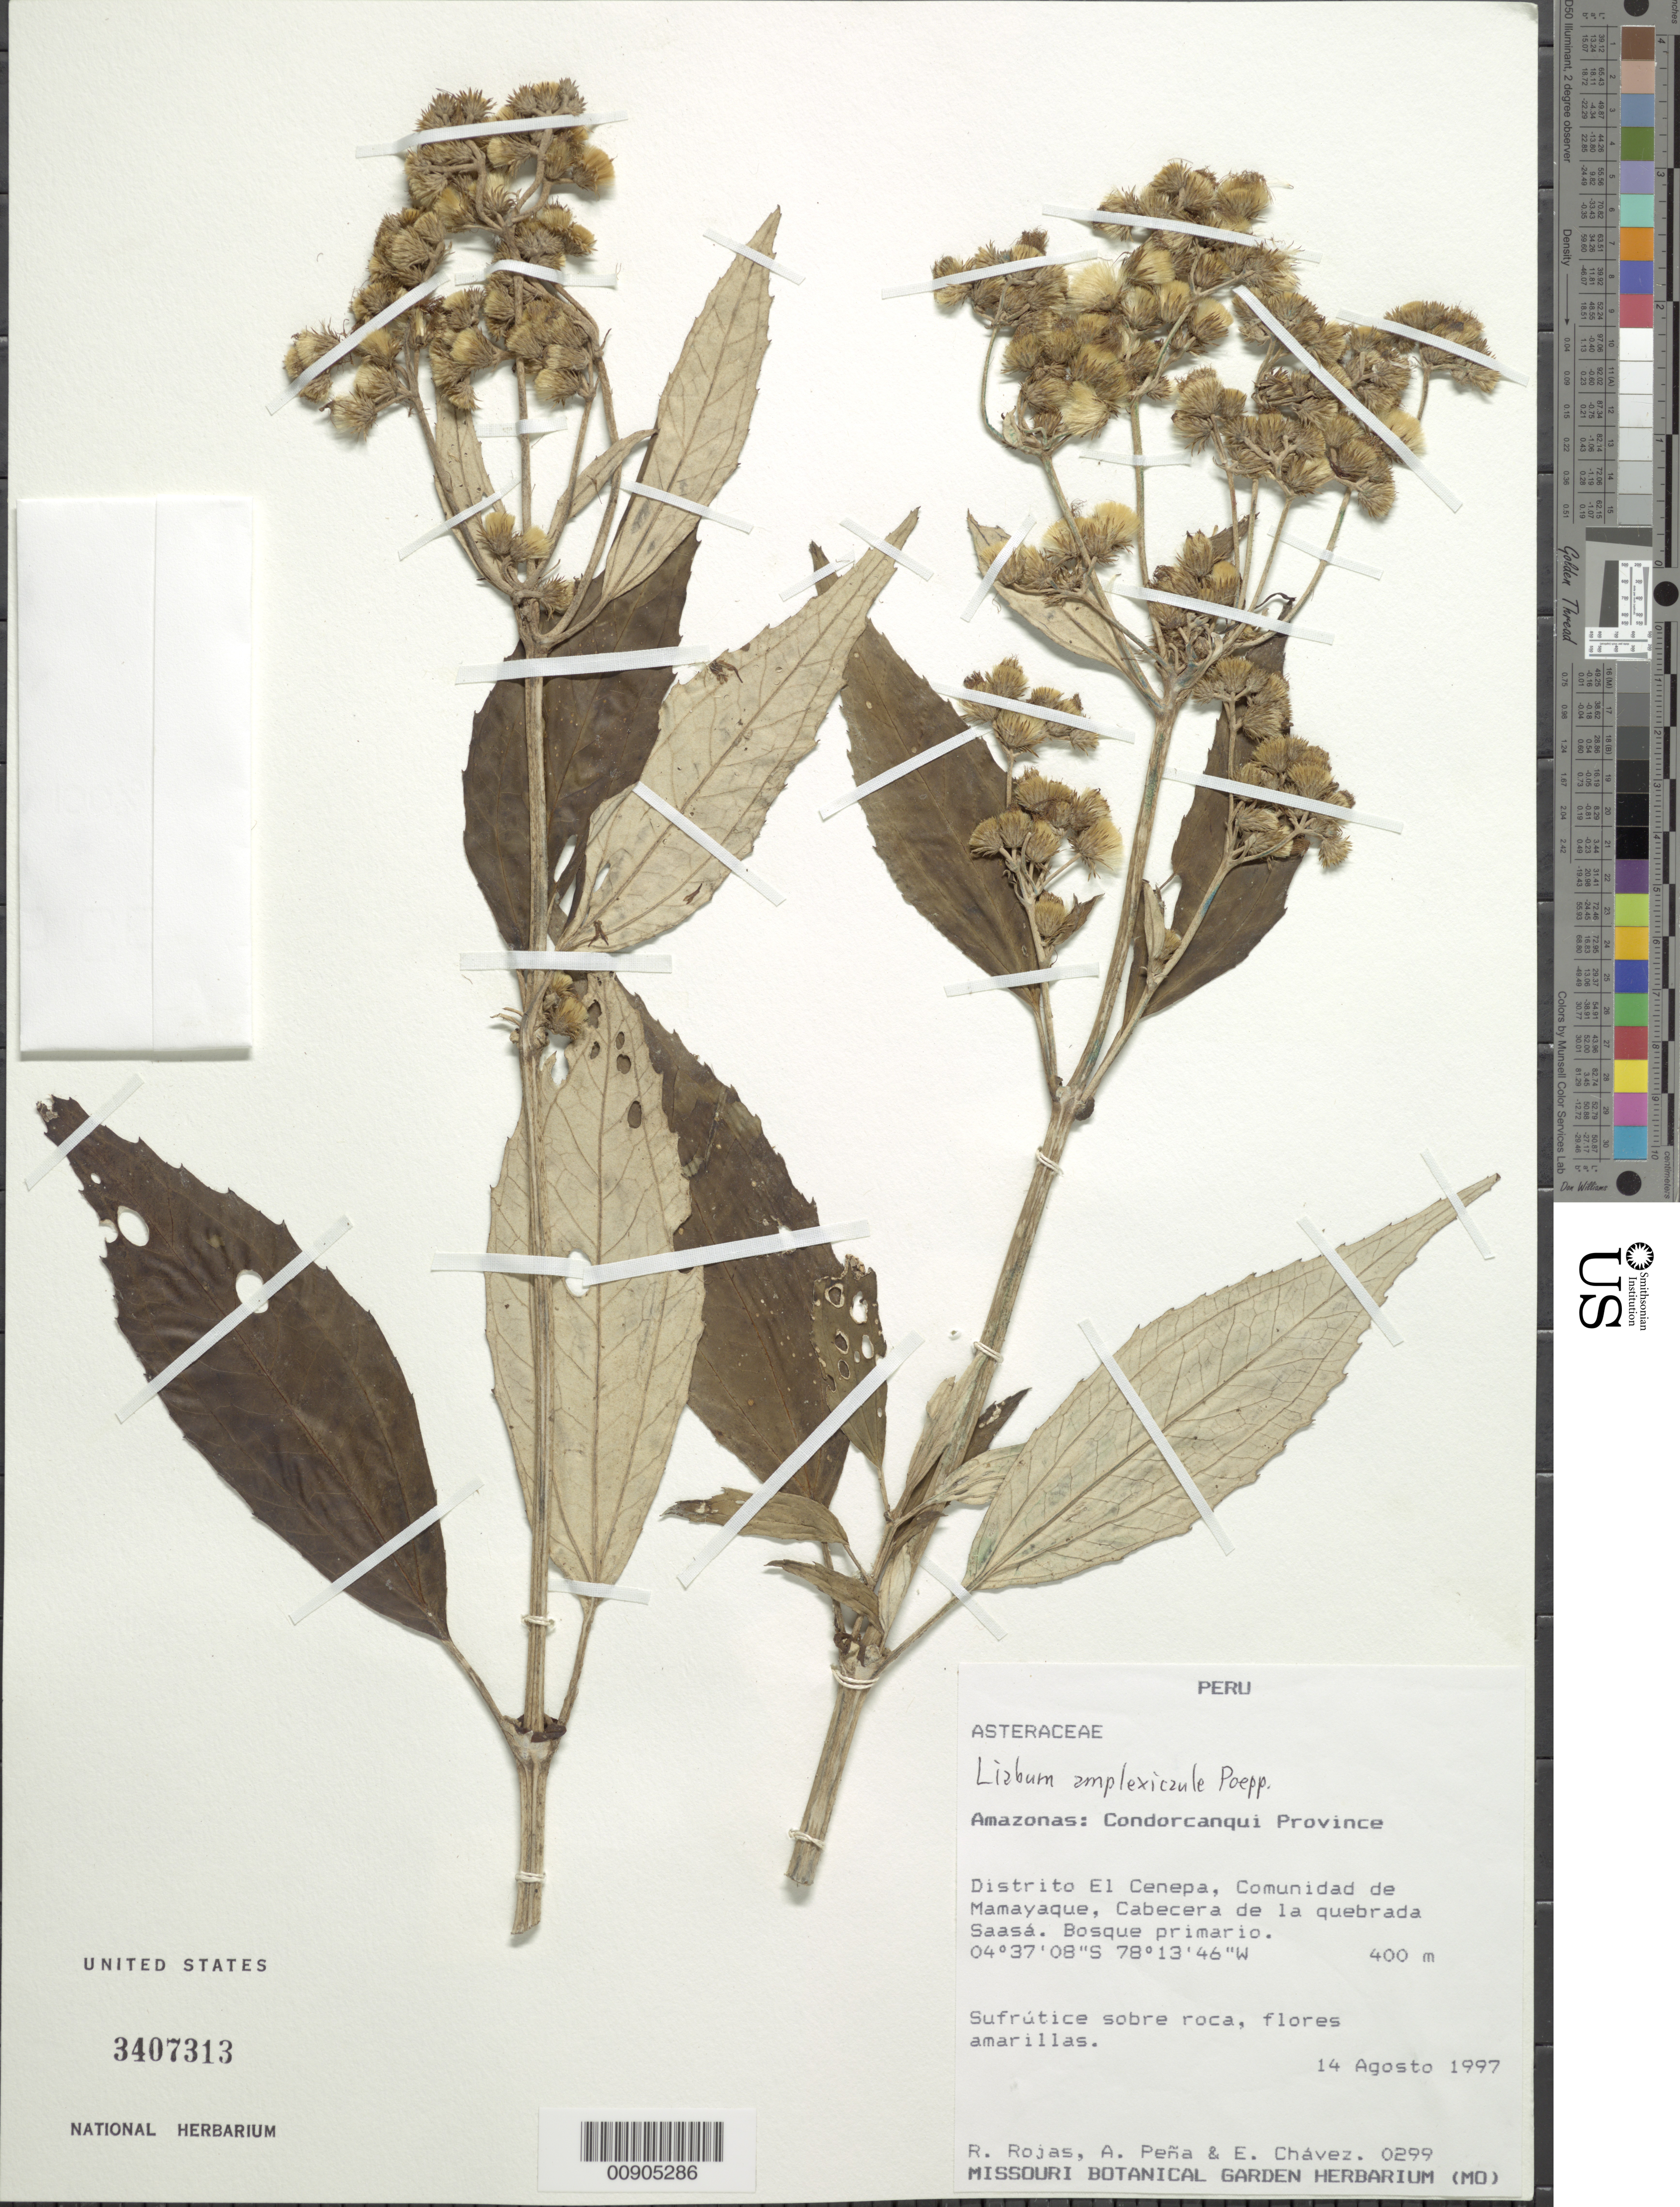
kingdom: Plantae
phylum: Tracheophyta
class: Magnoliopsida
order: Asterales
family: Asteraceae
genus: Liabum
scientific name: Liabum amplexicaule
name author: Poepp. & Endl.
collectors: R. Rojas, A. Peña & E. Chávez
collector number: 299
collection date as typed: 14 August 1997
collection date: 1997-08-14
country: Peru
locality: Dist. El Cenepa, Comunidad de Mamayaque, cabecera de la quebrada Saasá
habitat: Bosque primario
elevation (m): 400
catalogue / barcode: US 3407313